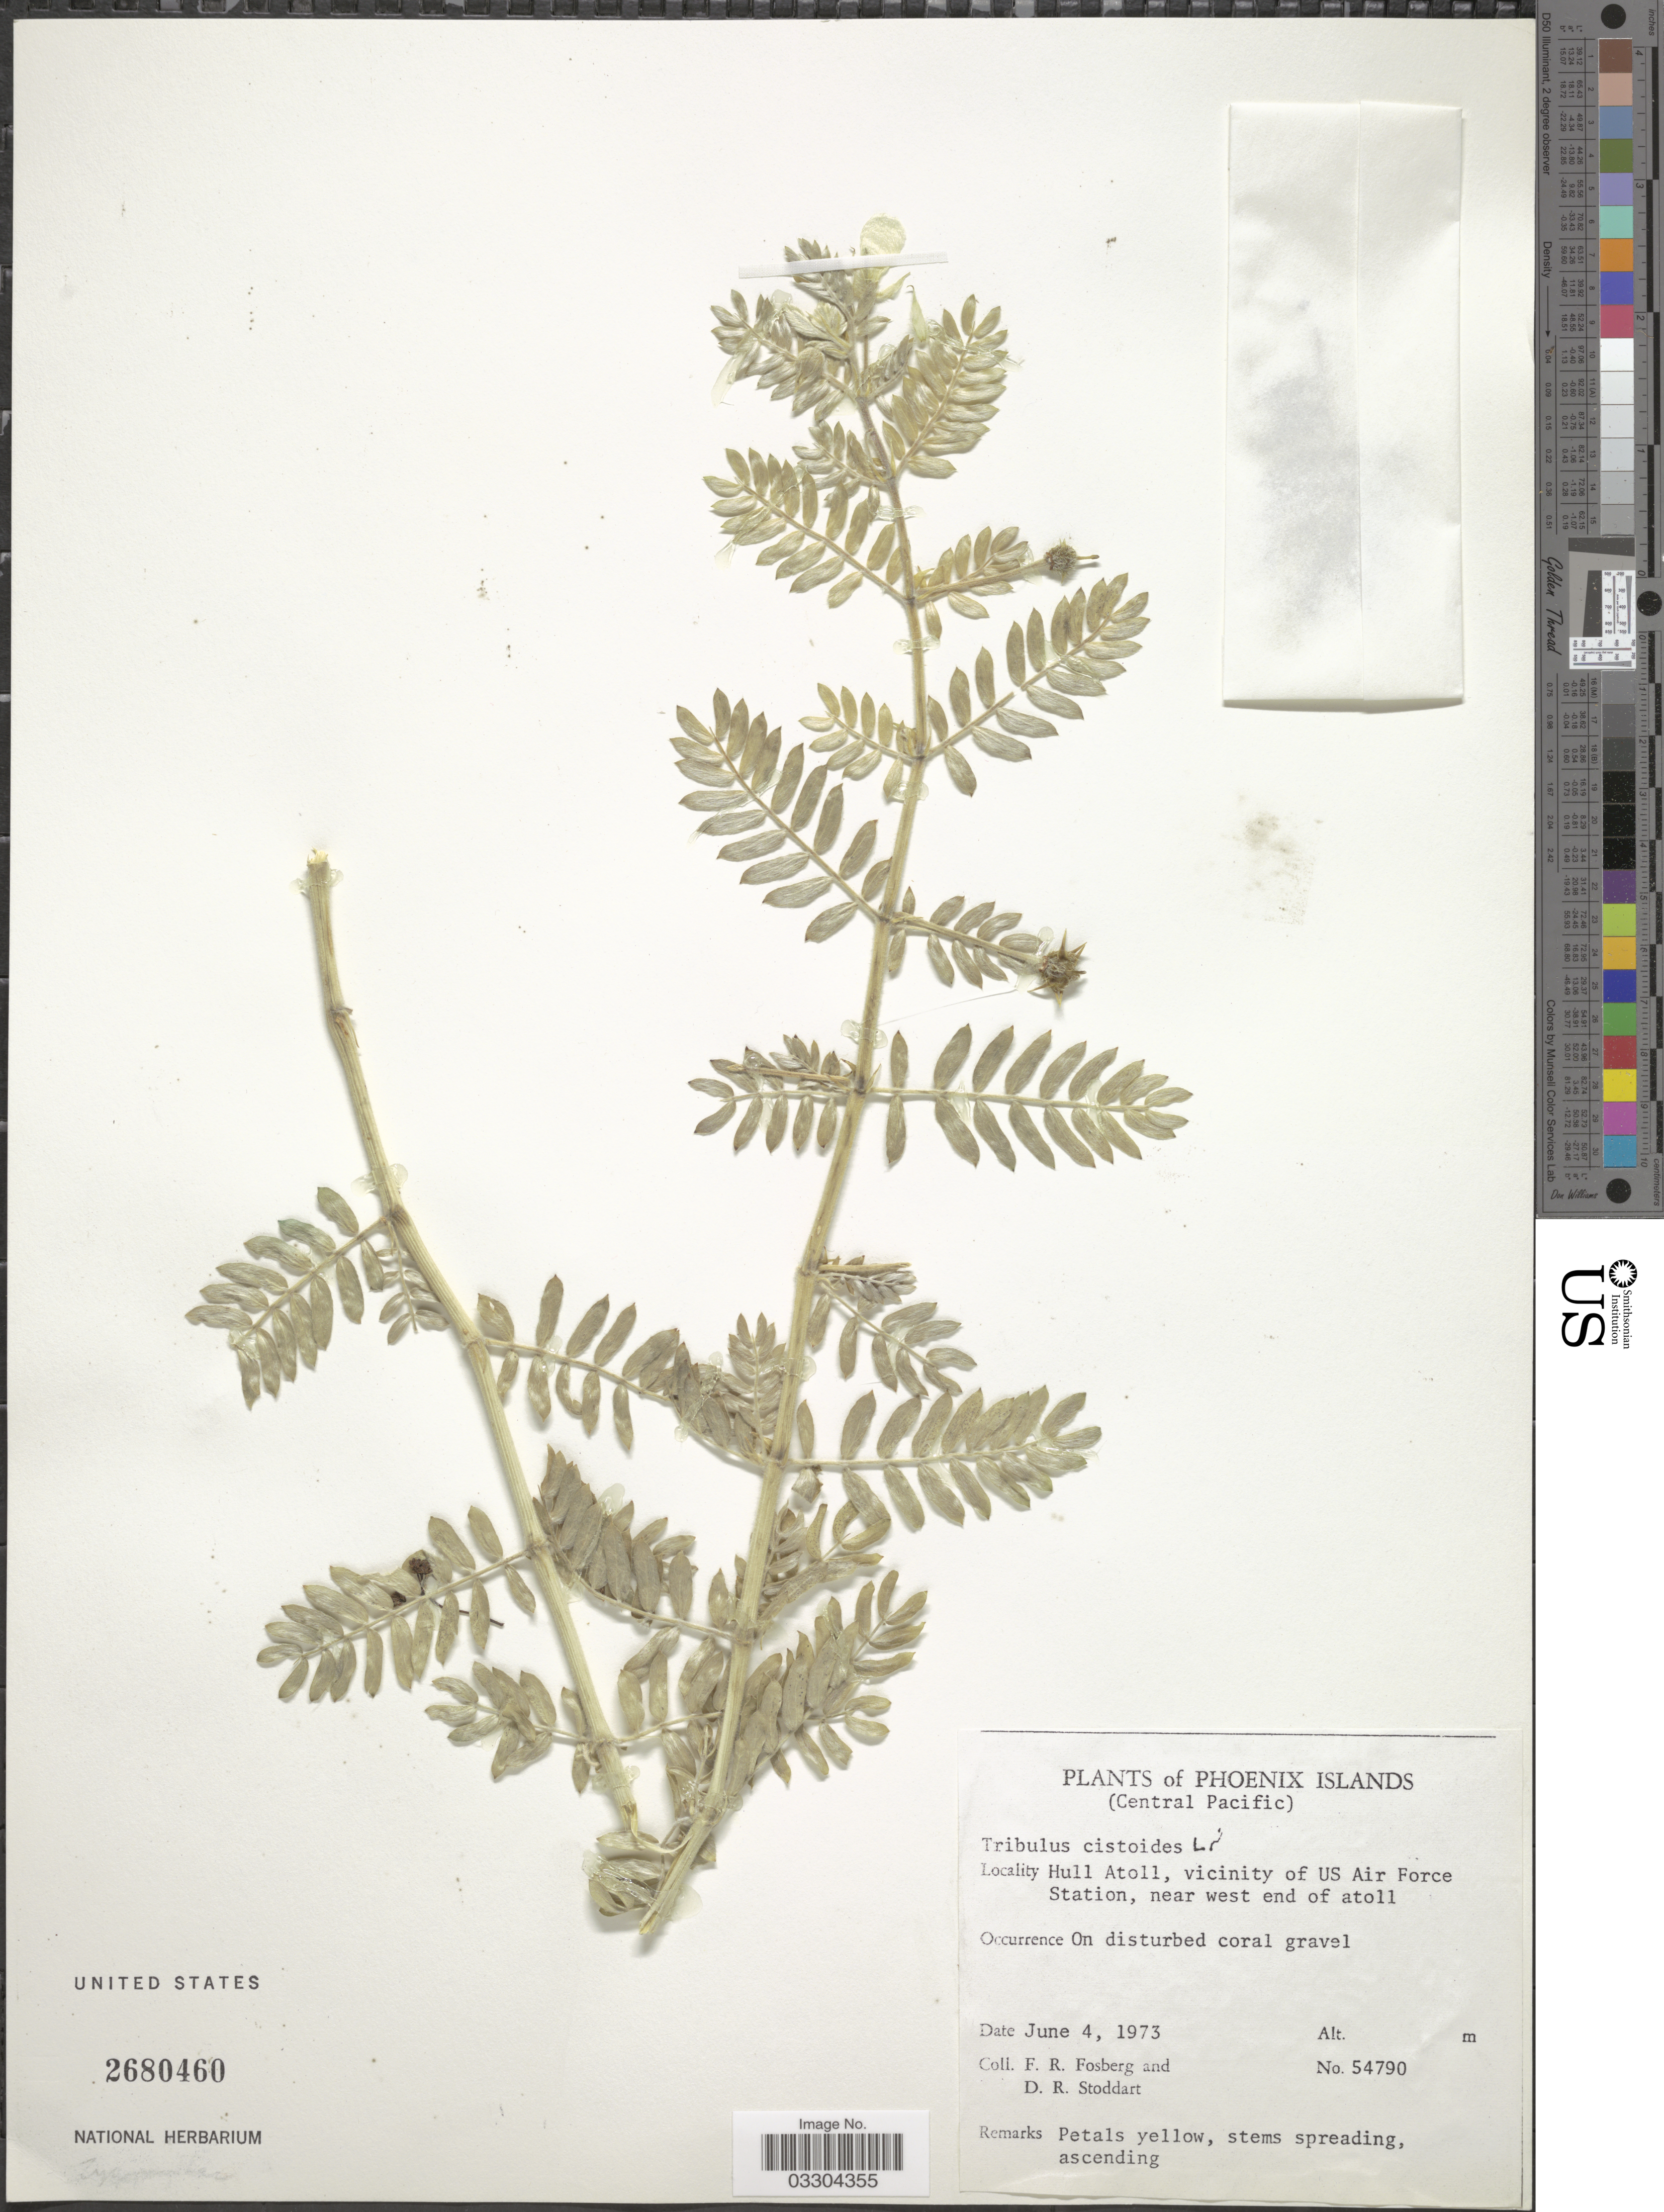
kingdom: Plantae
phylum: Tracheophyta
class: Magnoliopsida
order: Zygophyllales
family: Zygophyllaceae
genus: Tribulus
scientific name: Tribulus cistoides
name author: L.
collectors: F. R. Fosberg & D. R. Stoddart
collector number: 54790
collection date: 1973-06-04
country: Kiribati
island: Orona [Hull] Atoll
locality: Phoenix Islands. (Central Pacific). Hull Atoll, vicinity of US Air Force Station, near west end of atoll.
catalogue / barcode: US 2680460